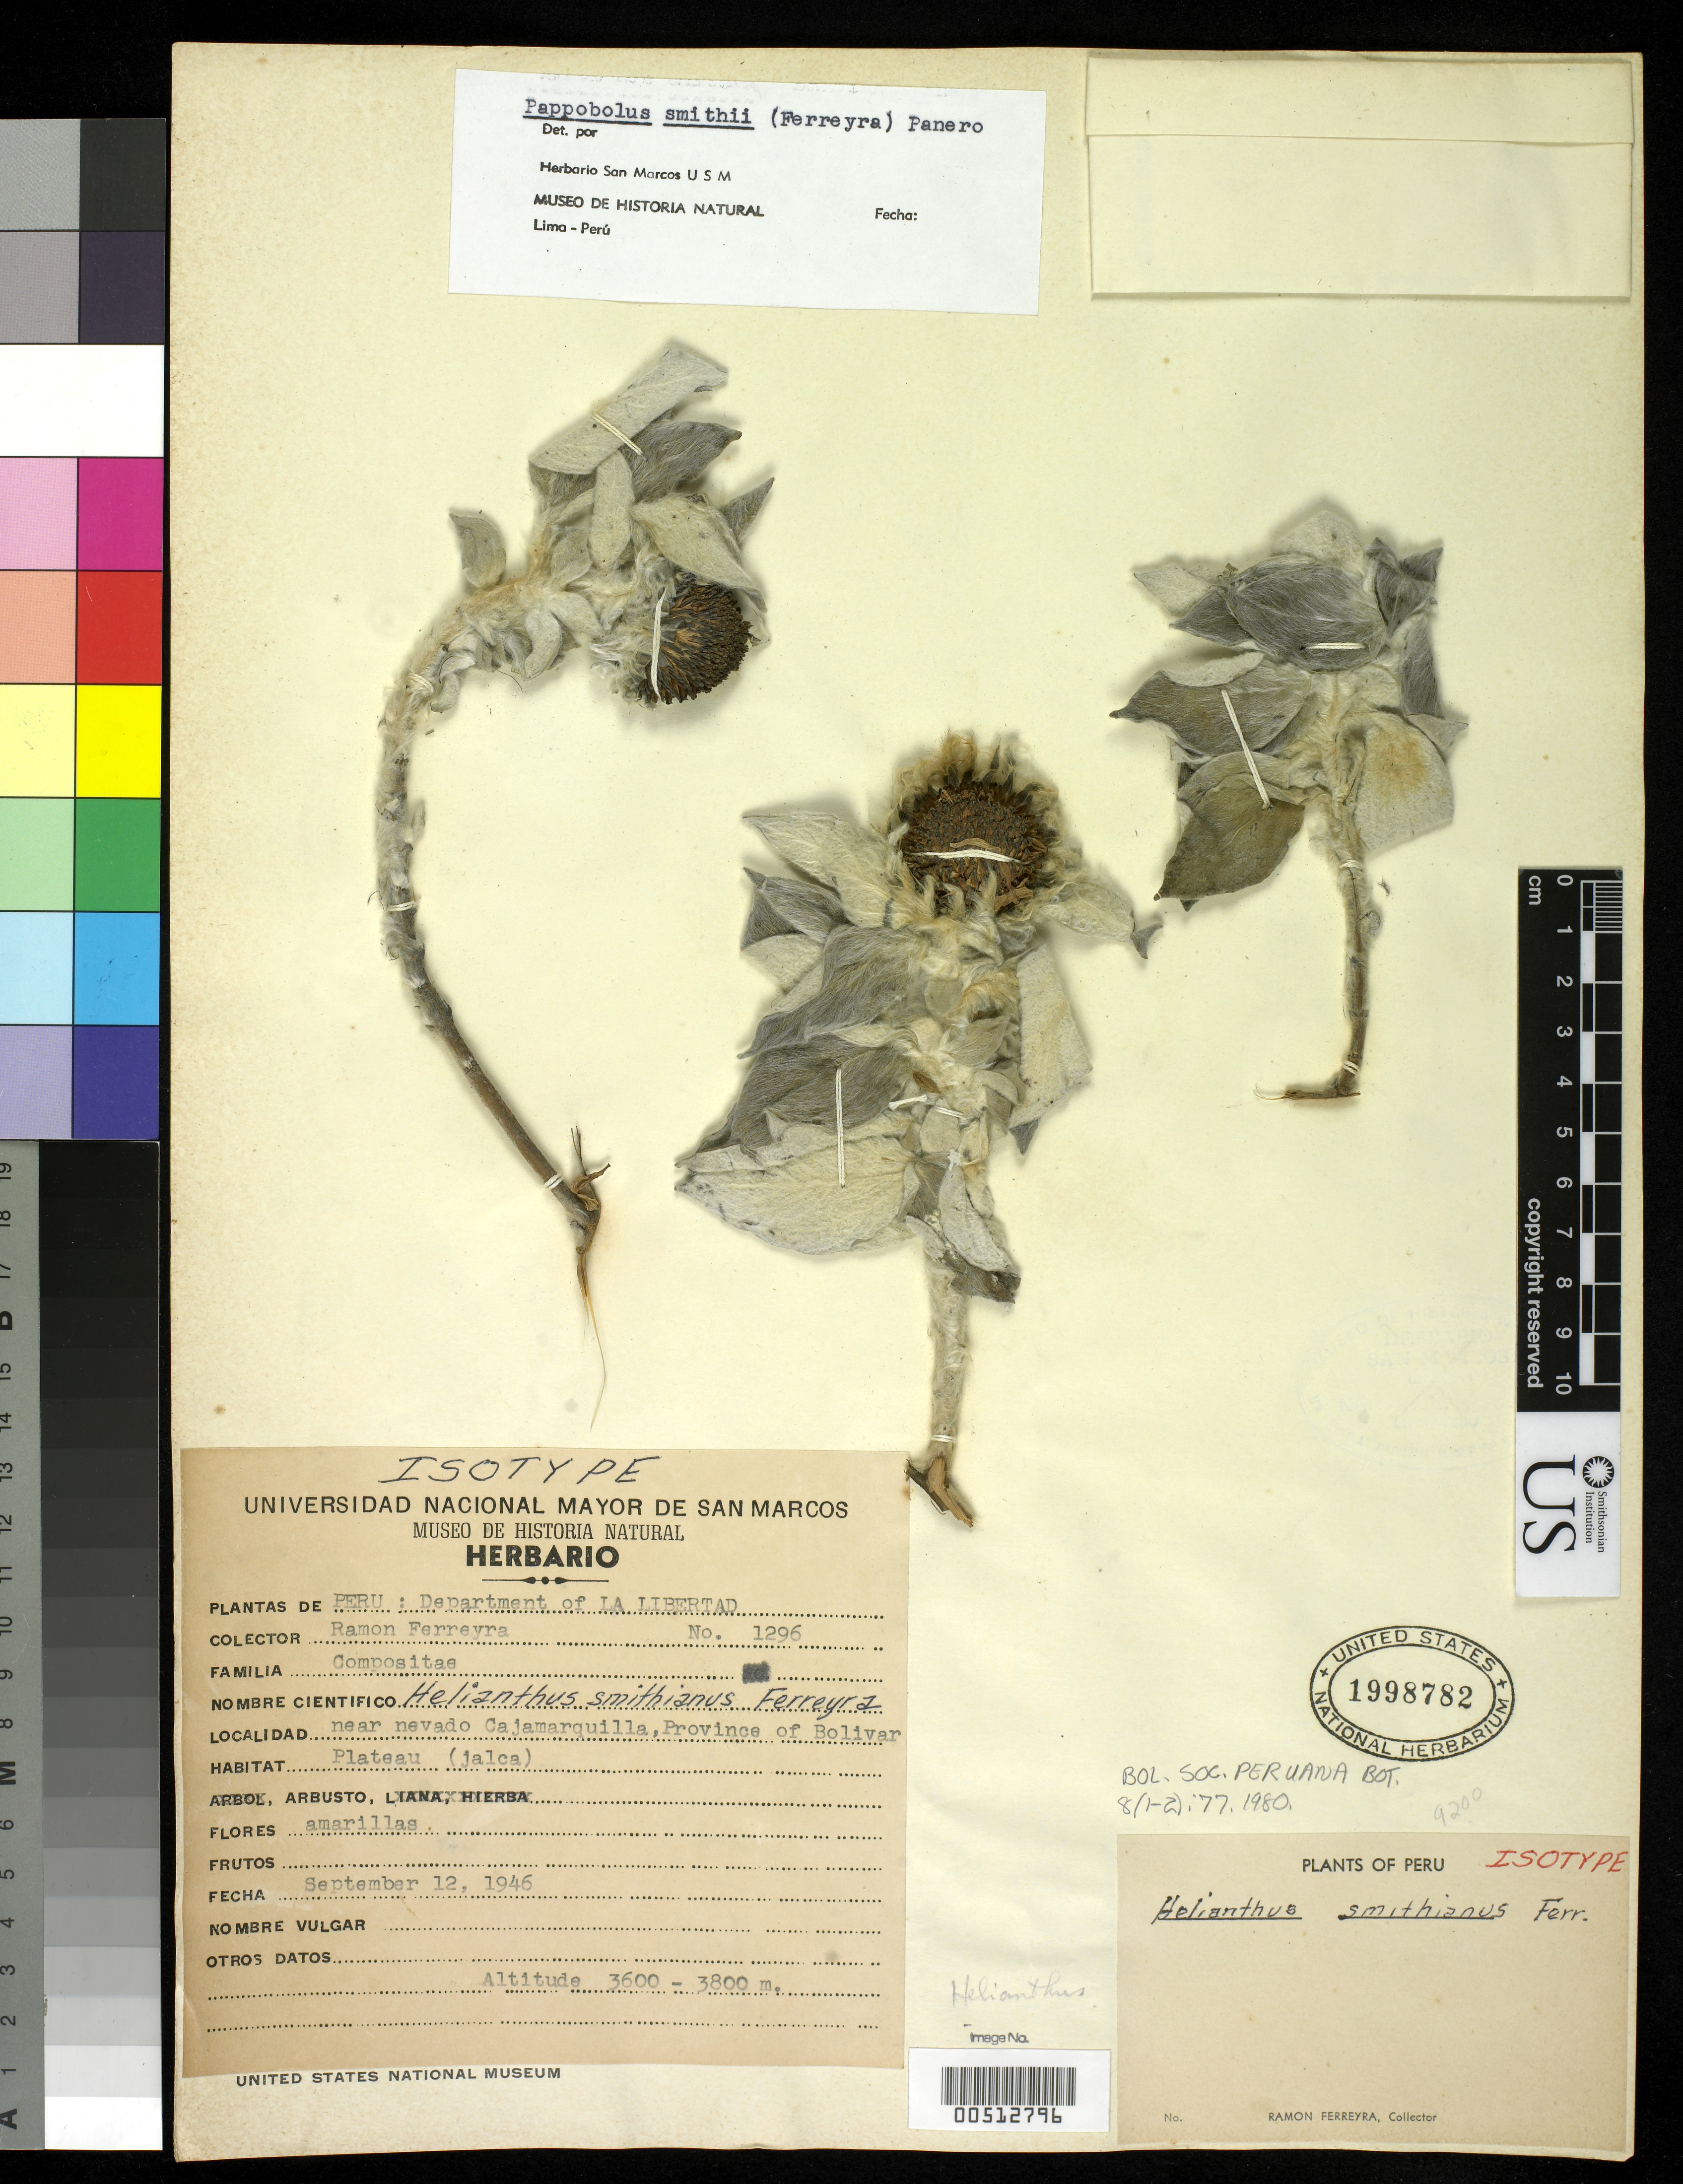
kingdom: Plantae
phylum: Tracheophyta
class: Magnoliopsida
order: Asterales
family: Asteraceae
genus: Helianthus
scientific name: Helianthus smithianus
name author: Ferreyra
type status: Isotype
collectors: R. A. Ferreyra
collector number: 1296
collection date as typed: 12 Sep 1946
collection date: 1946-09-12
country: Peru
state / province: La Libertad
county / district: Bolívar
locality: Near Nevado Cajamarquilla.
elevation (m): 3600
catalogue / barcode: US 1998782